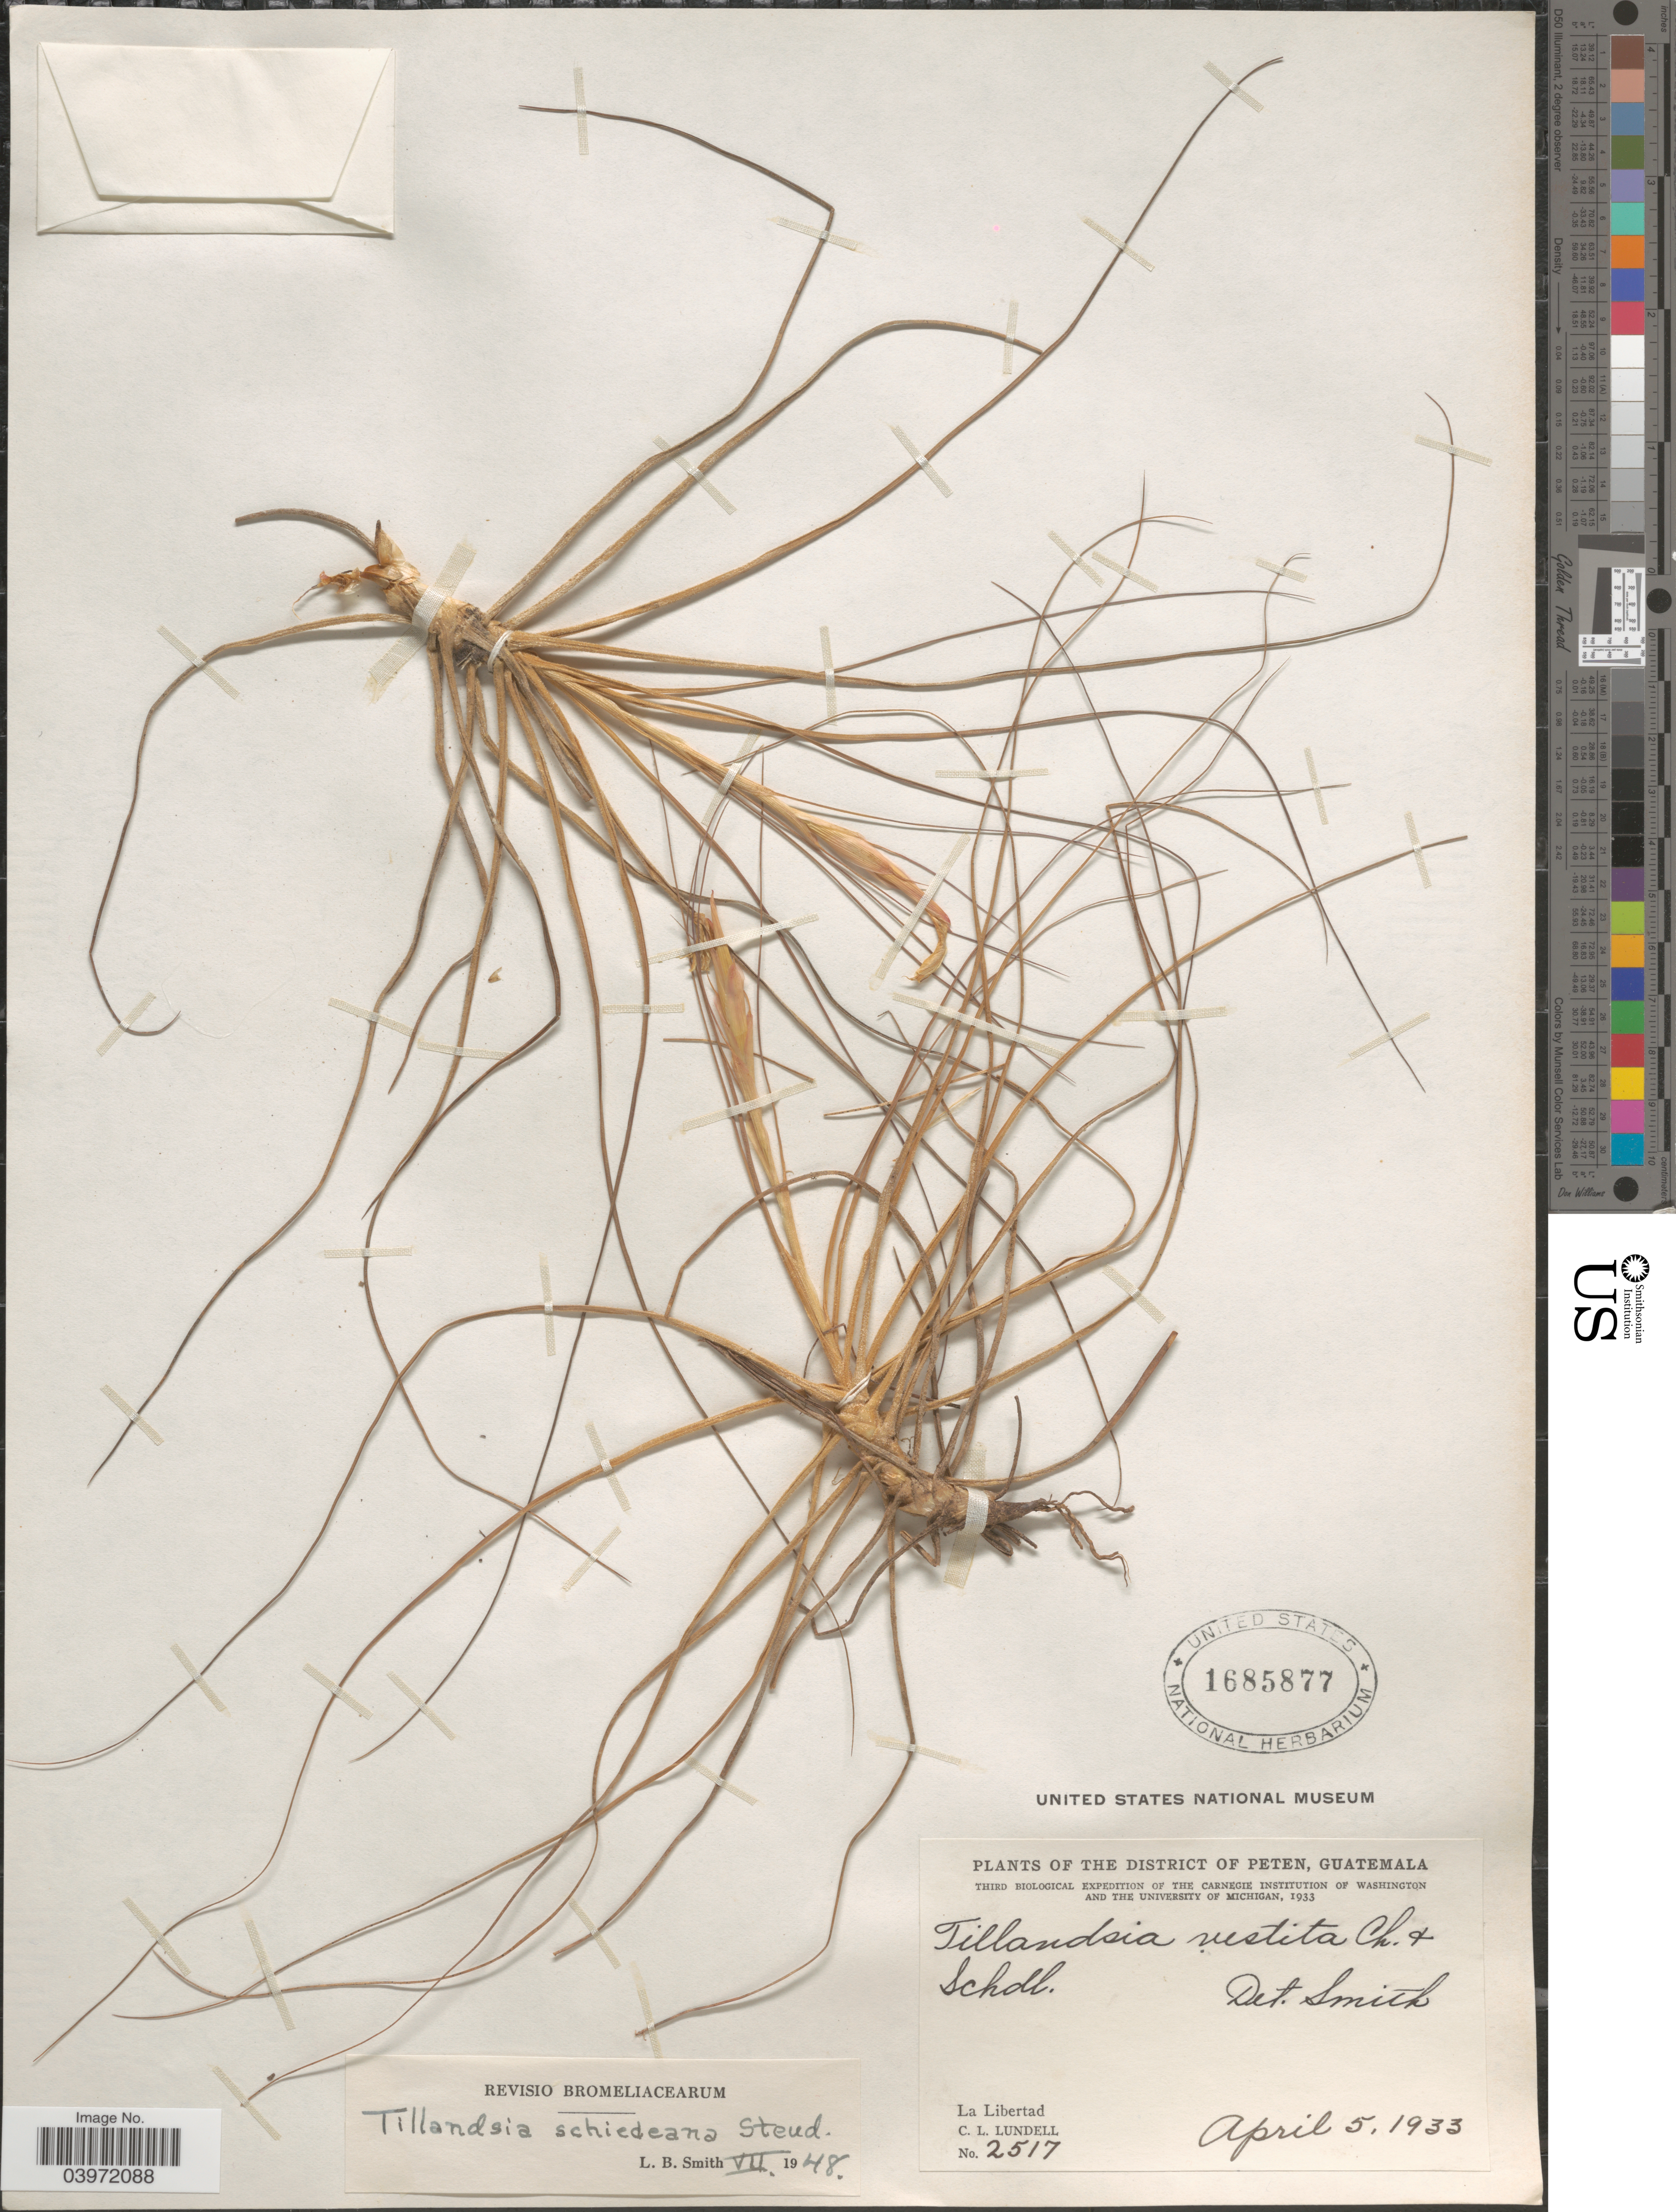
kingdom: Plantae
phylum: Tracheophyta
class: Liliopsida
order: Poales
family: Bromeliaceae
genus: Tillandsia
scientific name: Tillandsia schiedeana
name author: Steud.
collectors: C. L. Lundell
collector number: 2517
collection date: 1933-04-05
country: Guatemala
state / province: El Peten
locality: The District of Peten. La Libertad.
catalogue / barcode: US 1685877